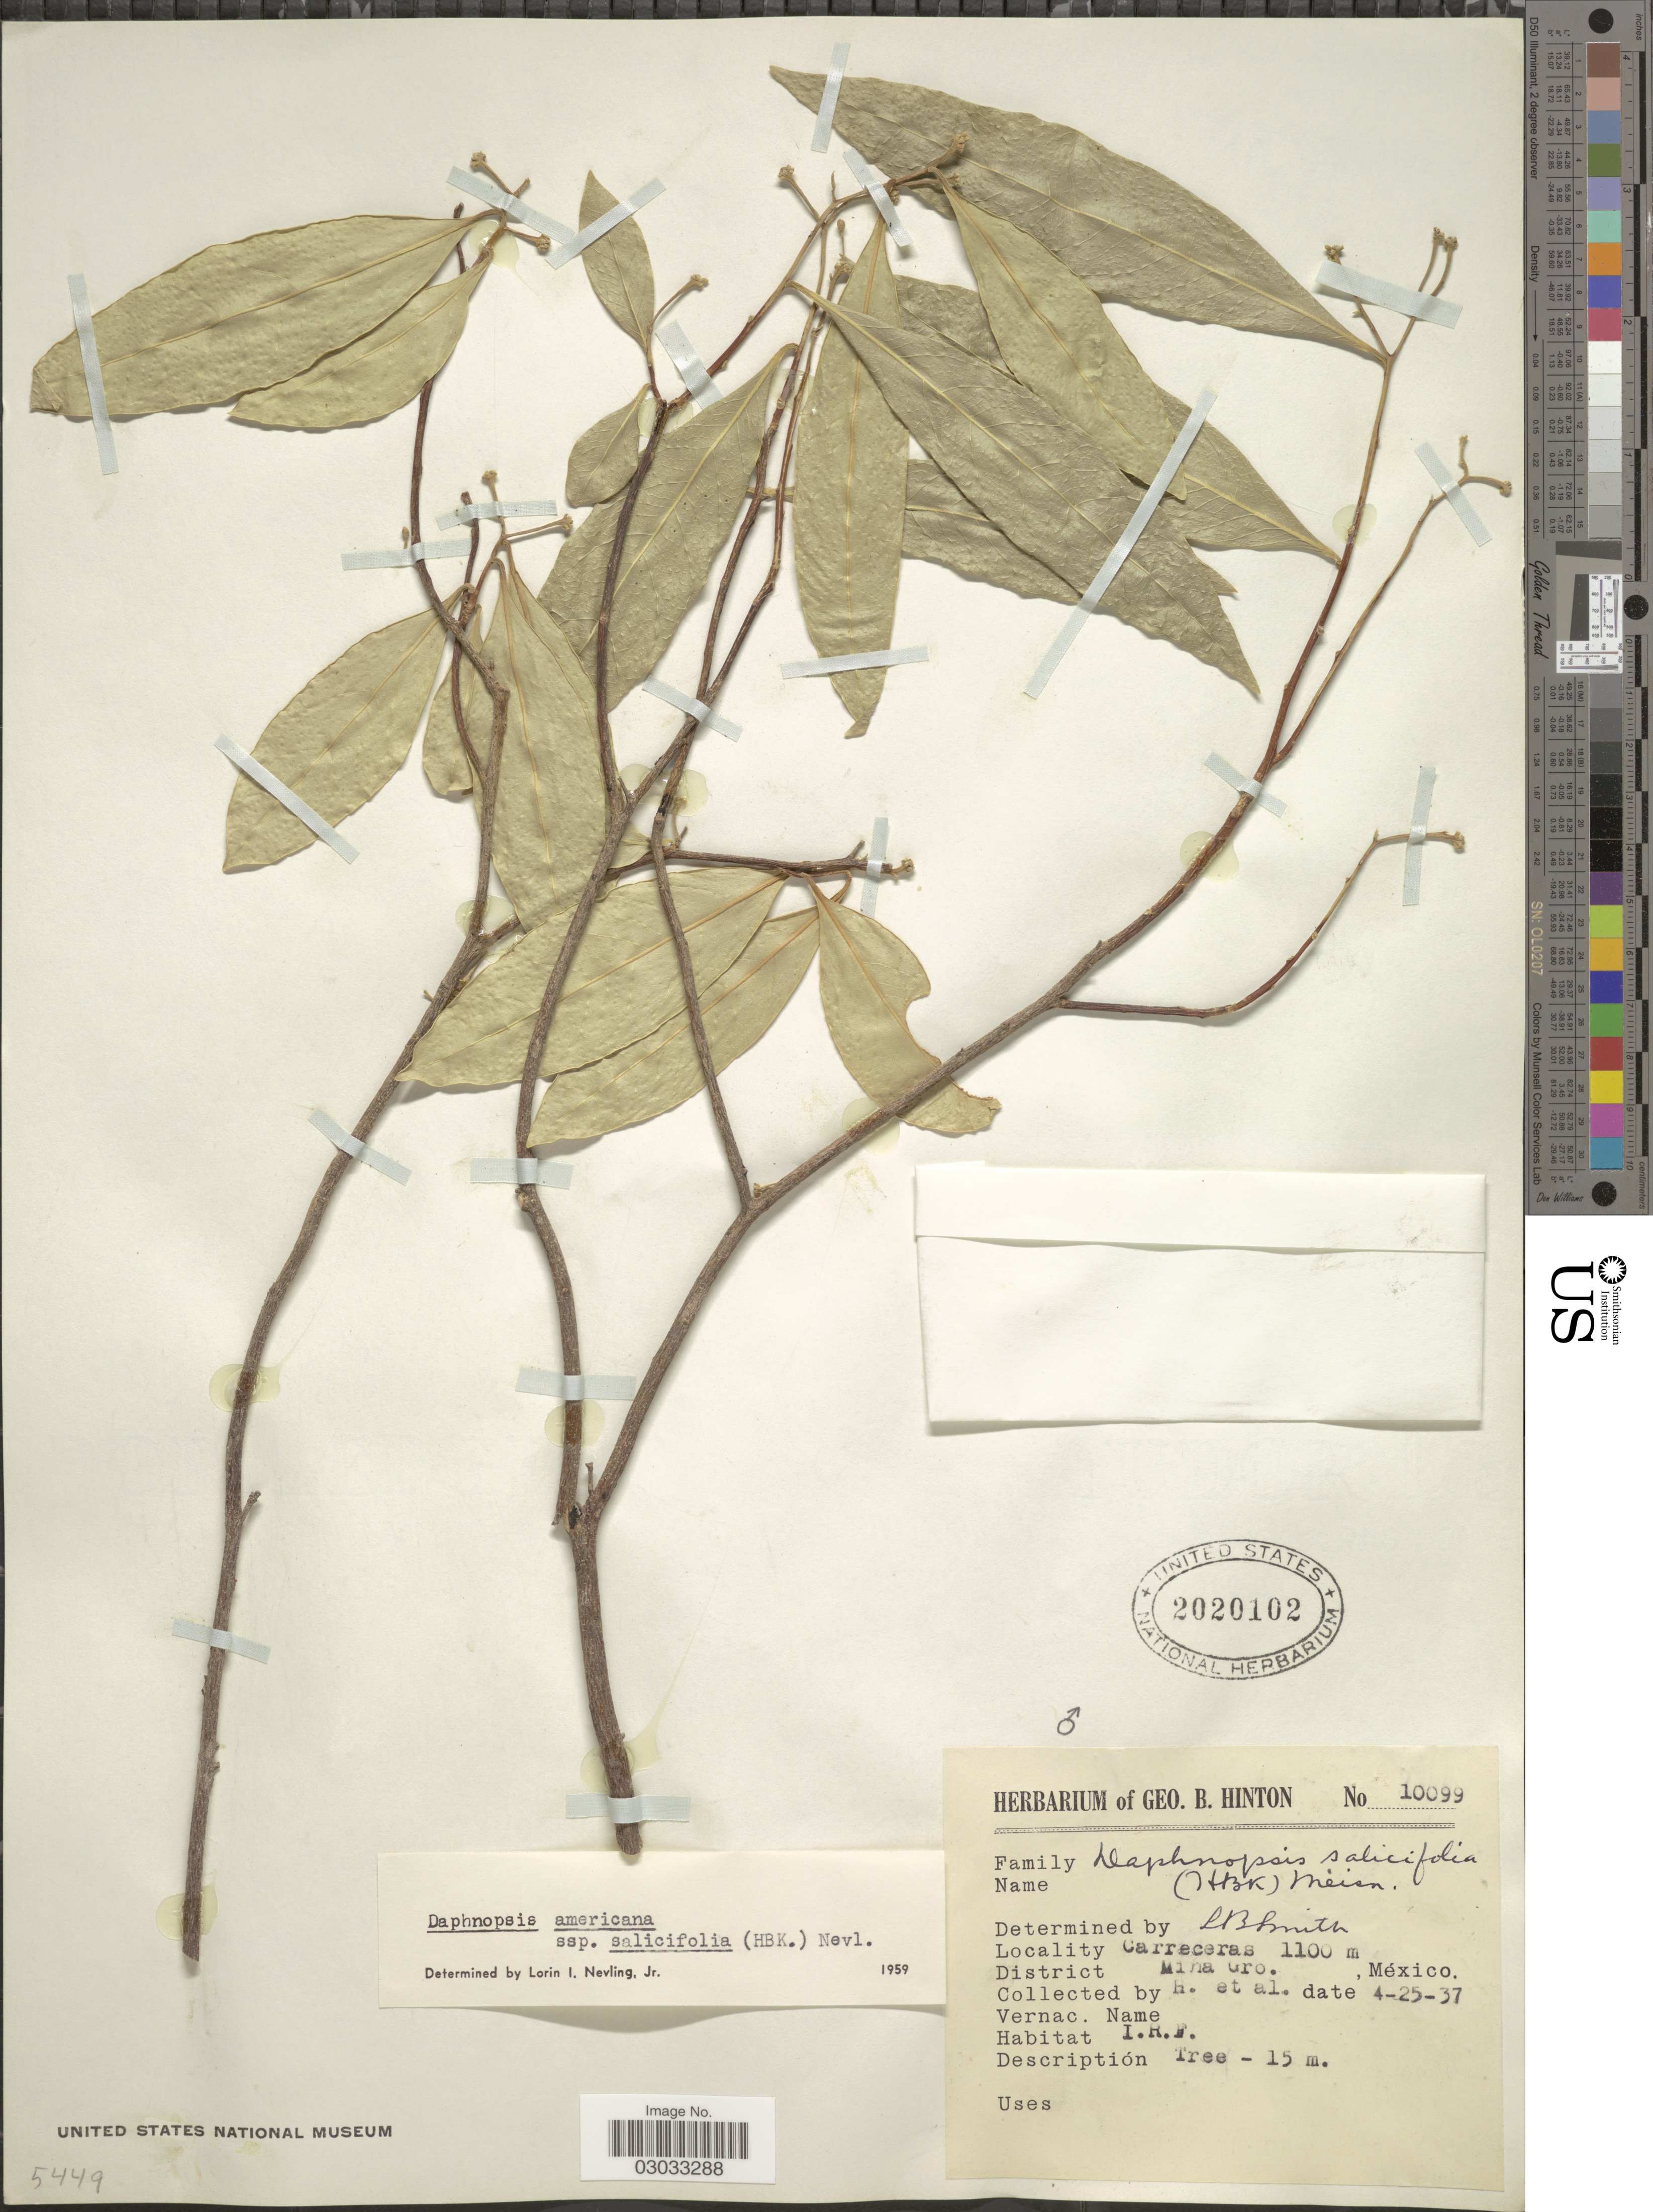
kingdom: Plantae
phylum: Tracheophyta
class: Magnoliopsida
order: Malvales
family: Thymelaeaceae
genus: Daphnopsis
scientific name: Daphnopsis americana subsp. salicifolia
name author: Nevling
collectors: G. B. Hinton & et al.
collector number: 10099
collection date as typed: Transcribed d/m/y: 25/4/37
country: Mexico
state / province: Guerrero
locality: Carreceras, District Mina Gro.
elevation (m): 1100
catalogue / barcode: US 2020102